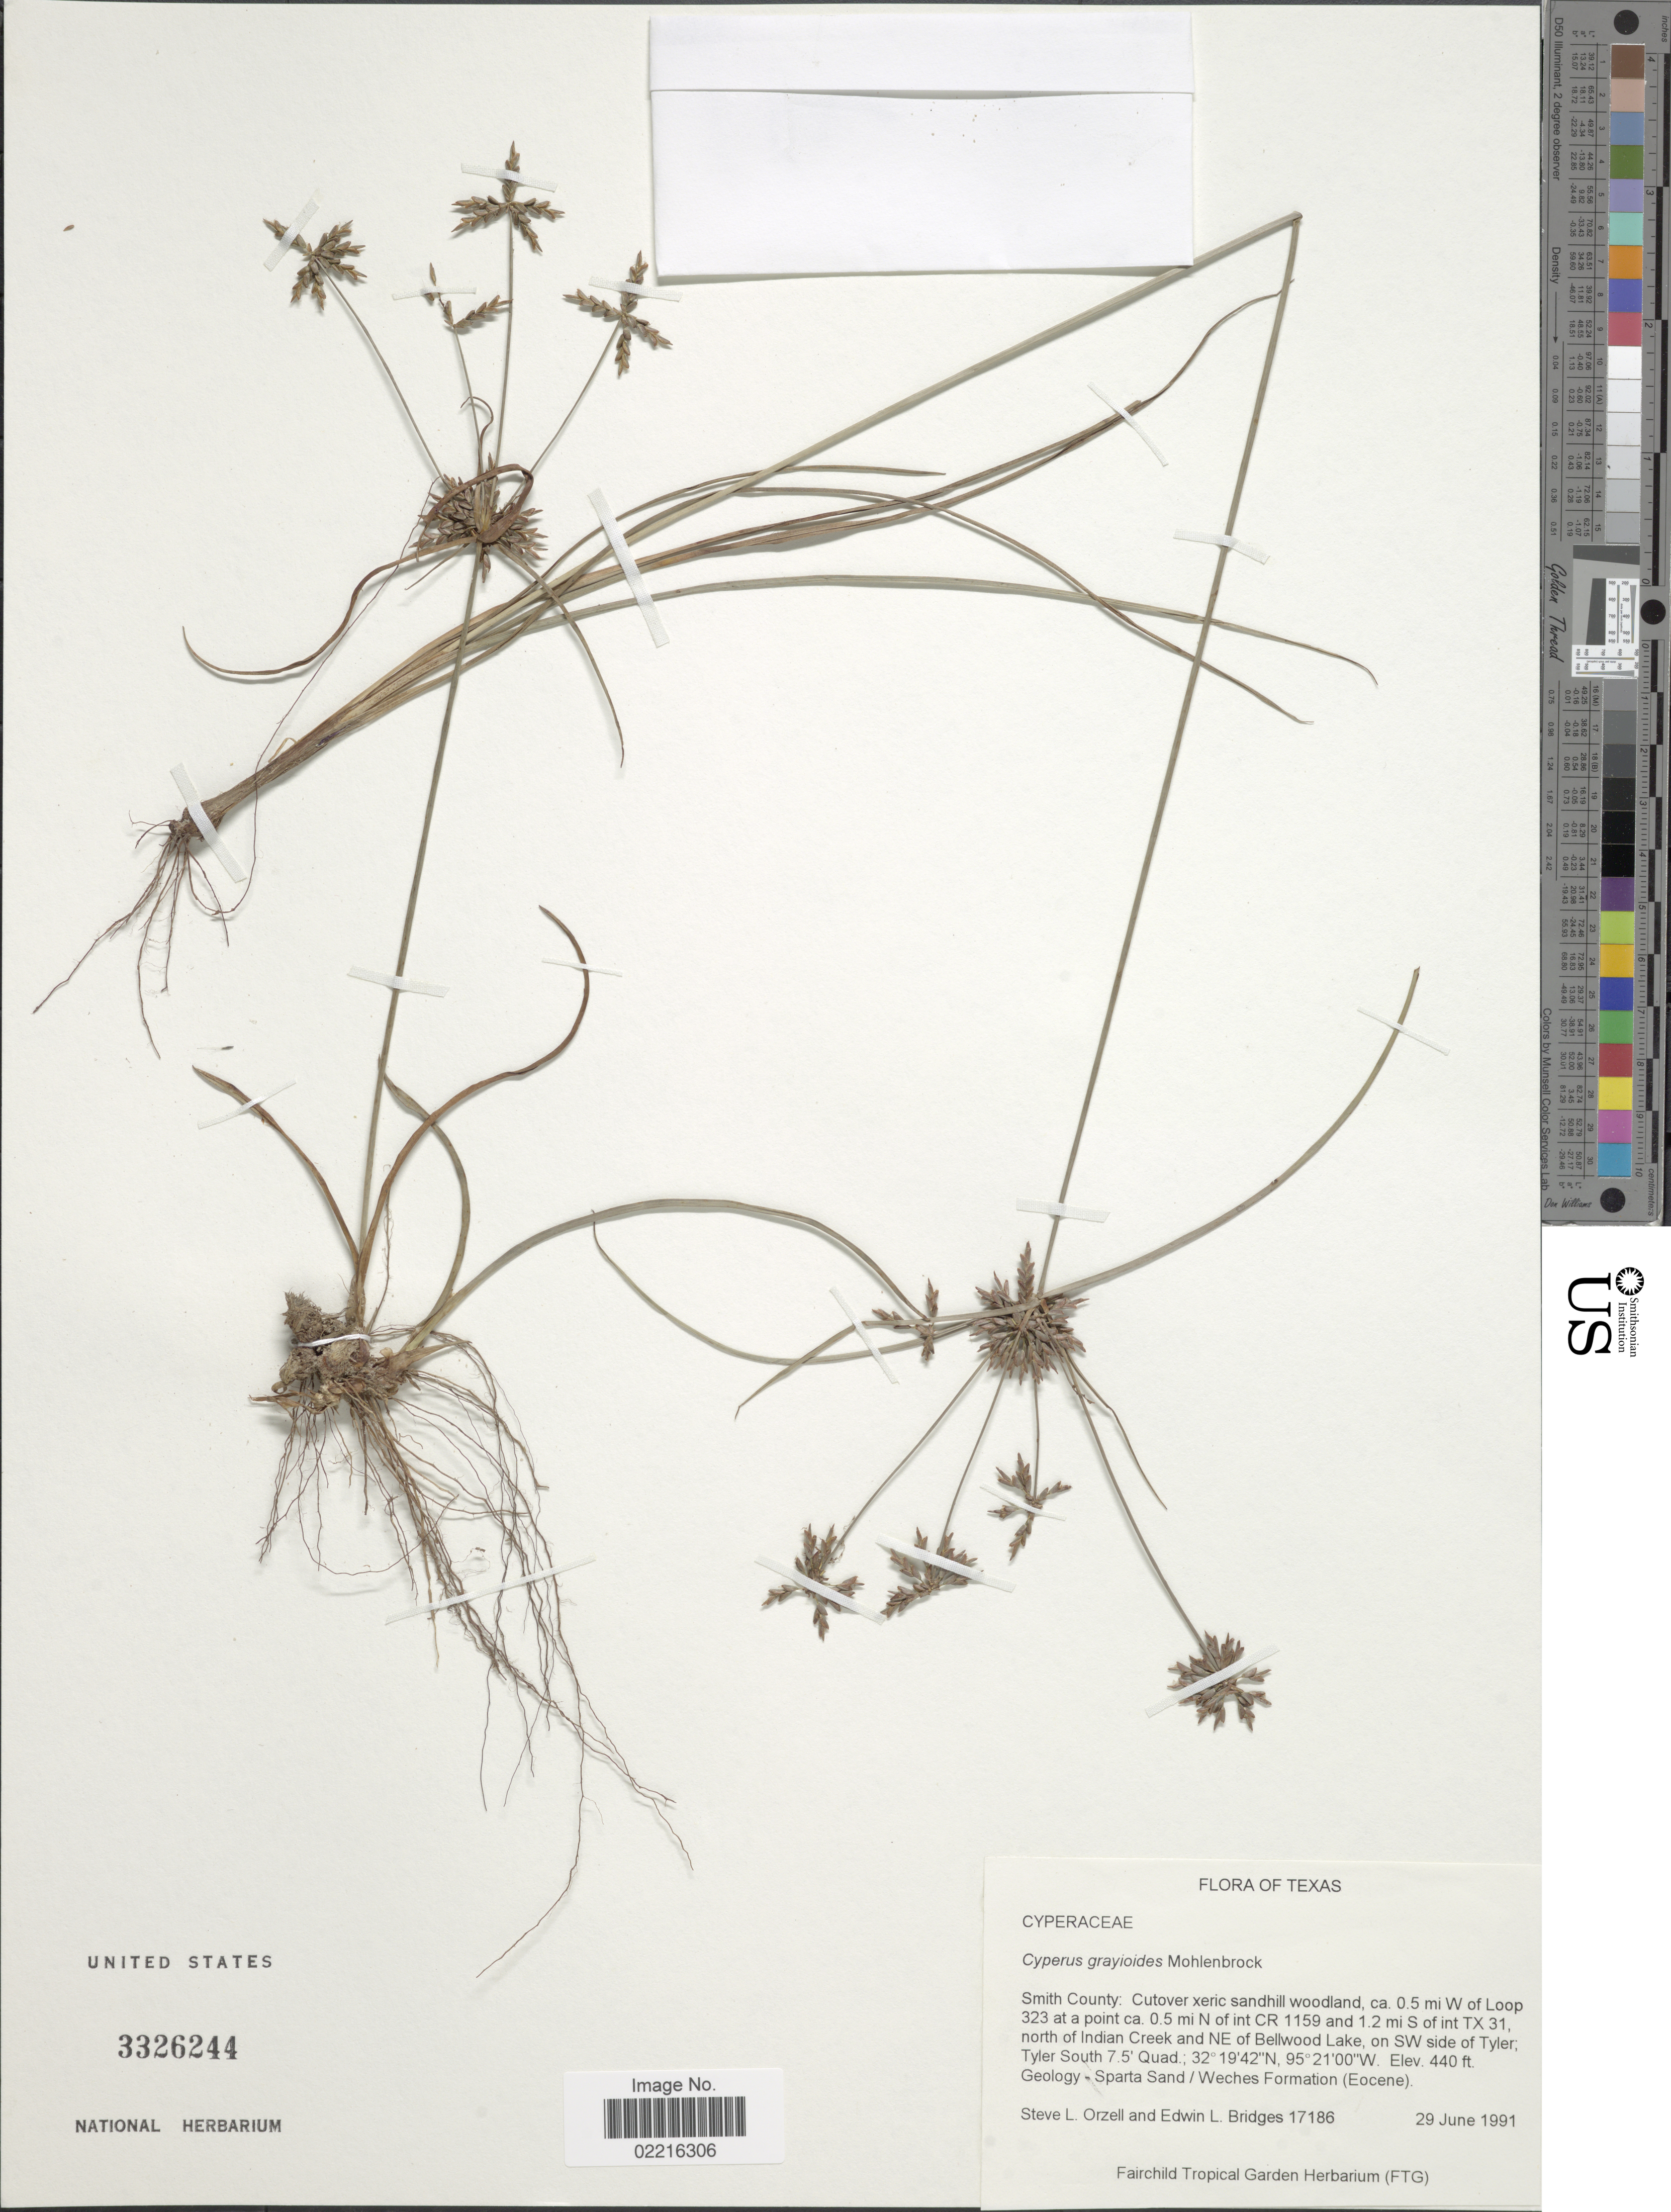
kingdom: Plantae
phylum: Tracheophyta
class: Liliopsida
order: Poales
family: Cyperaceae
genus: Cyperus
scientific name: Cyperus grayioides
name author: Mohlenbr.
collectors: S. Orzell & E. Bridges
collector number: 17186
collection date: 1991-06-29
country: United States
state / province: Texas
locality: Smith County, ca 0.5 mi W of Loop 323 at a point ca 0.5 mi N of int CR 1159 and 1.2 mi S of int TX 31, north of Indian Creek and NE of Bellwood Lake, on SW side of Tyler, Tyler South 7.5'quad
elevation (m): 134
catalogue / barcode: US 3326244